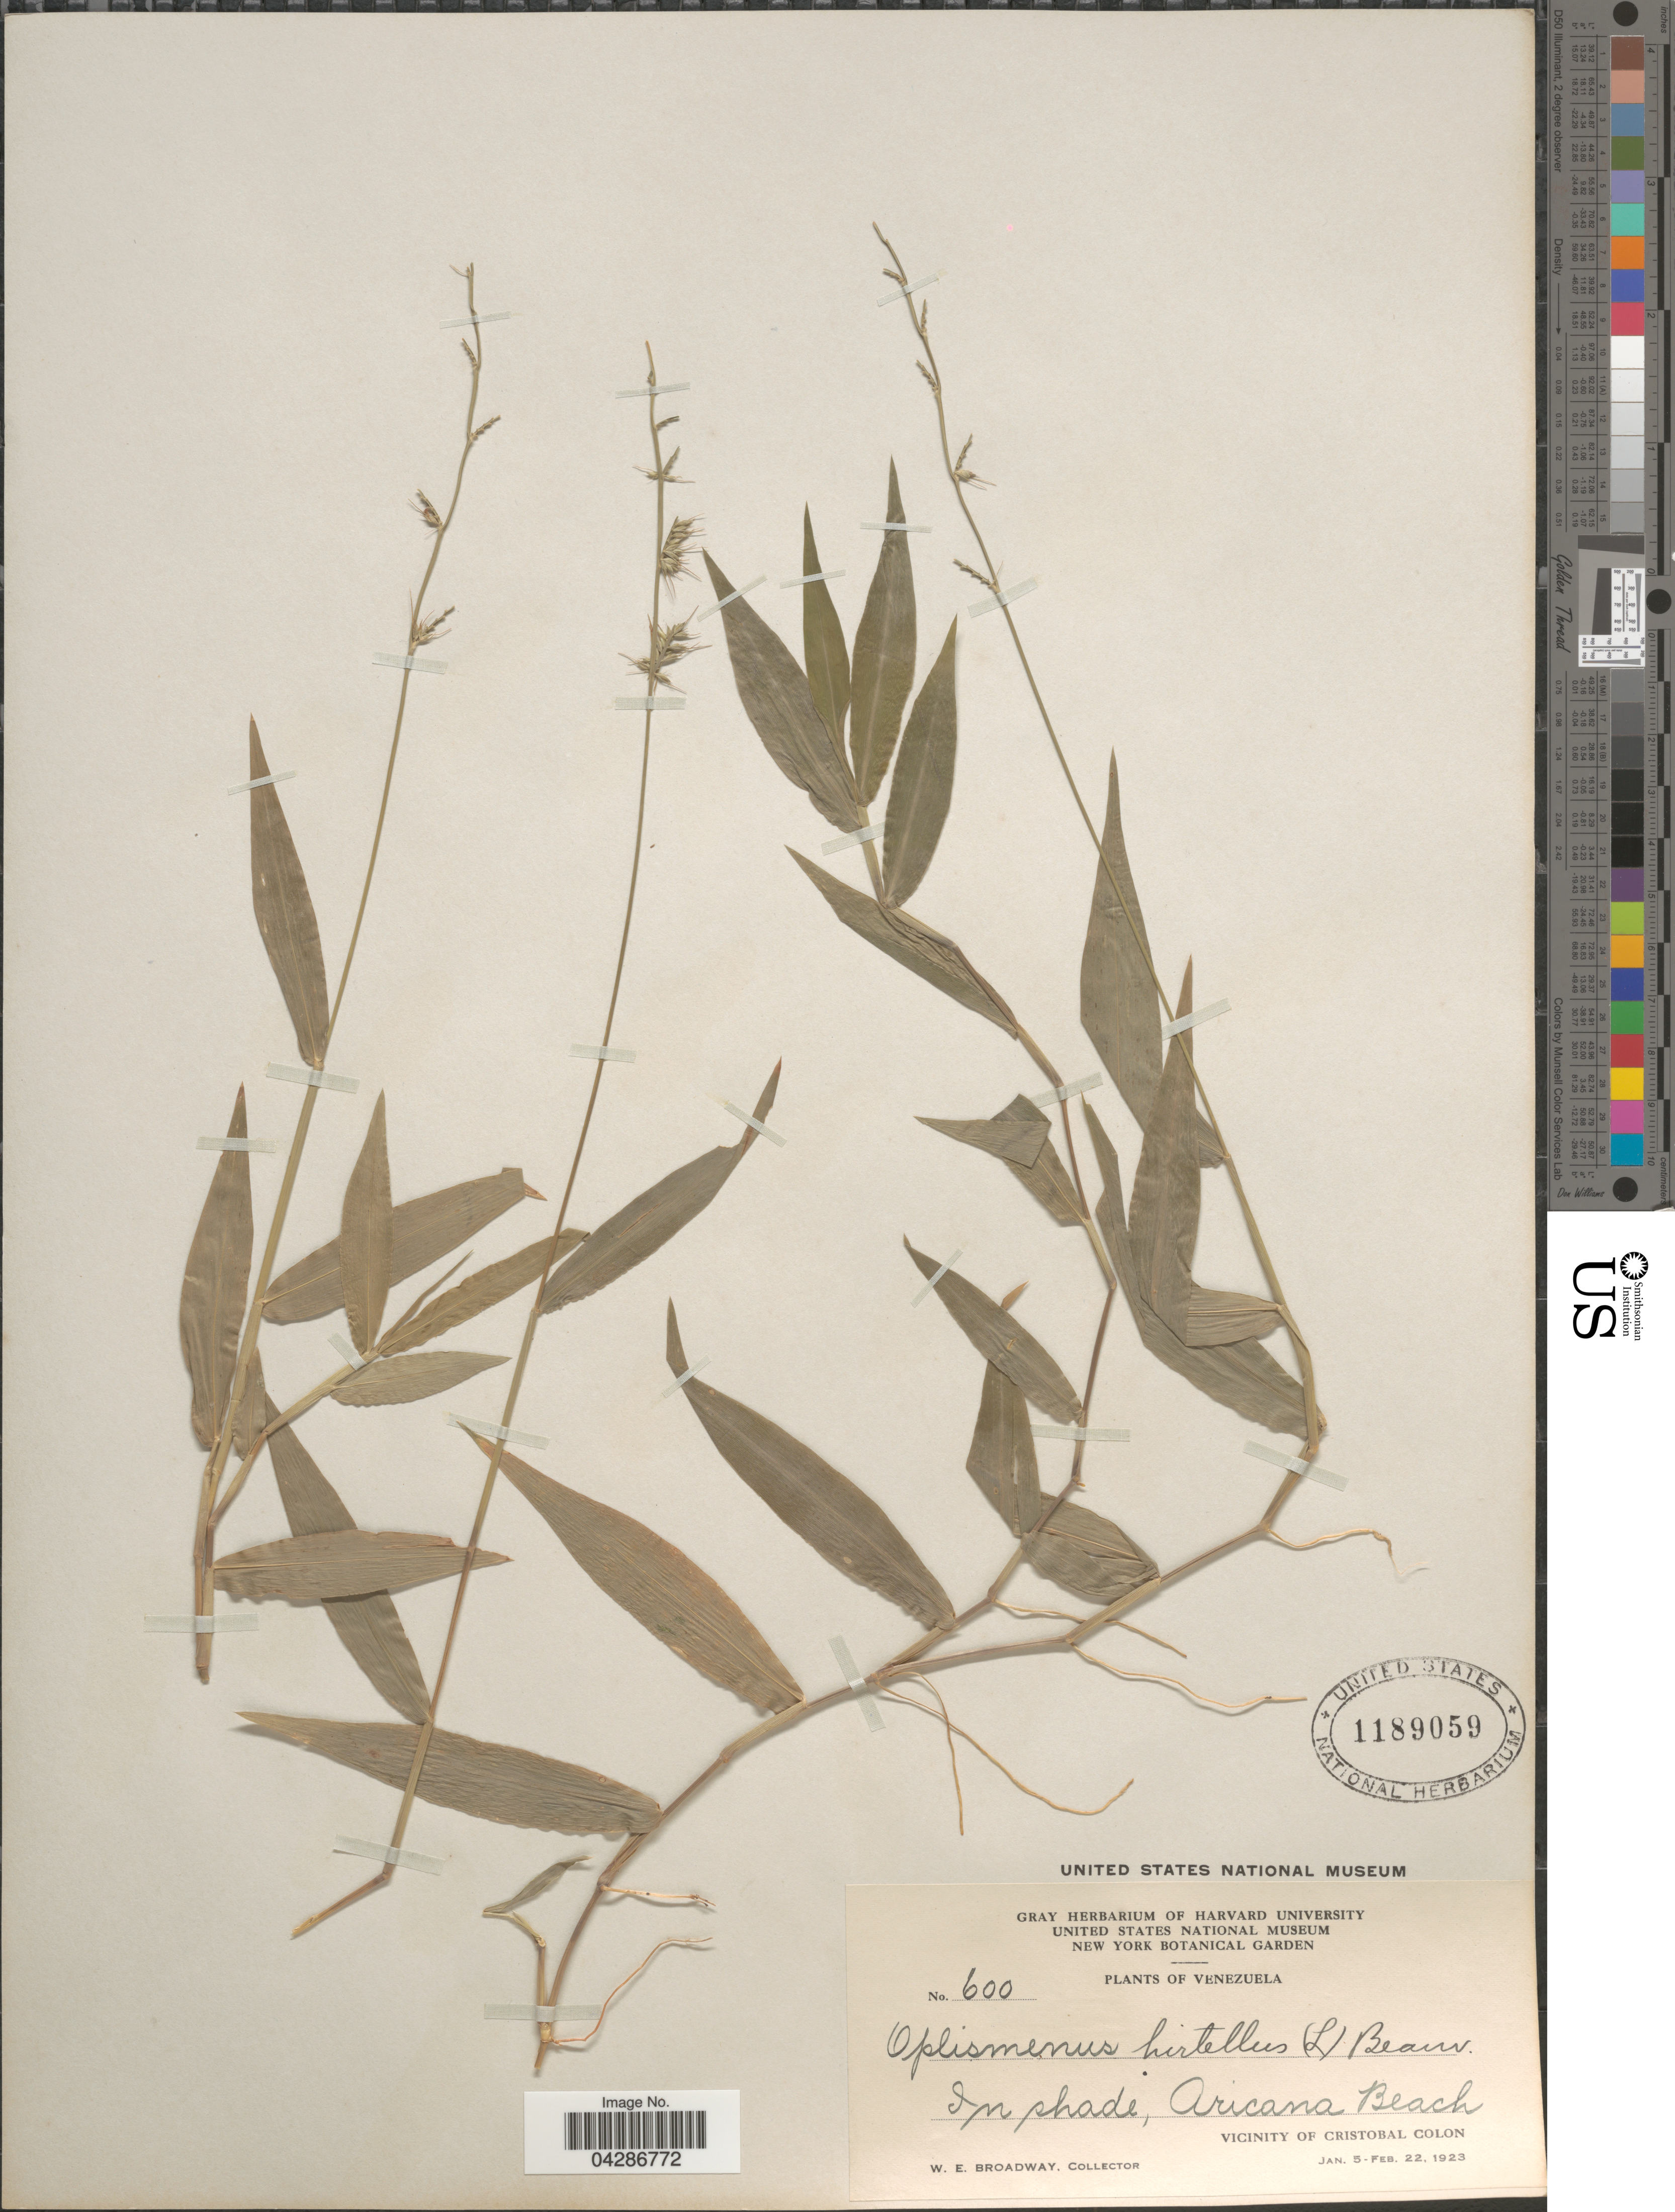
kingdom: Plantae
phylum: Tracheophyta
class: Liliopsida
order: Poales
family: Poaceae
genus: Oplismenus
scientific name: Oplismenus hirtellus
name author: (L.) P. Beauv.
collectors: W. E. Broadway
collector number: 600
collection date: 1923-01-05/1923-02-22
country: Venezuela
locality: Aricana Beach. Vicinity of Cristobal Colon.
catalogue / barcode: US 1189059